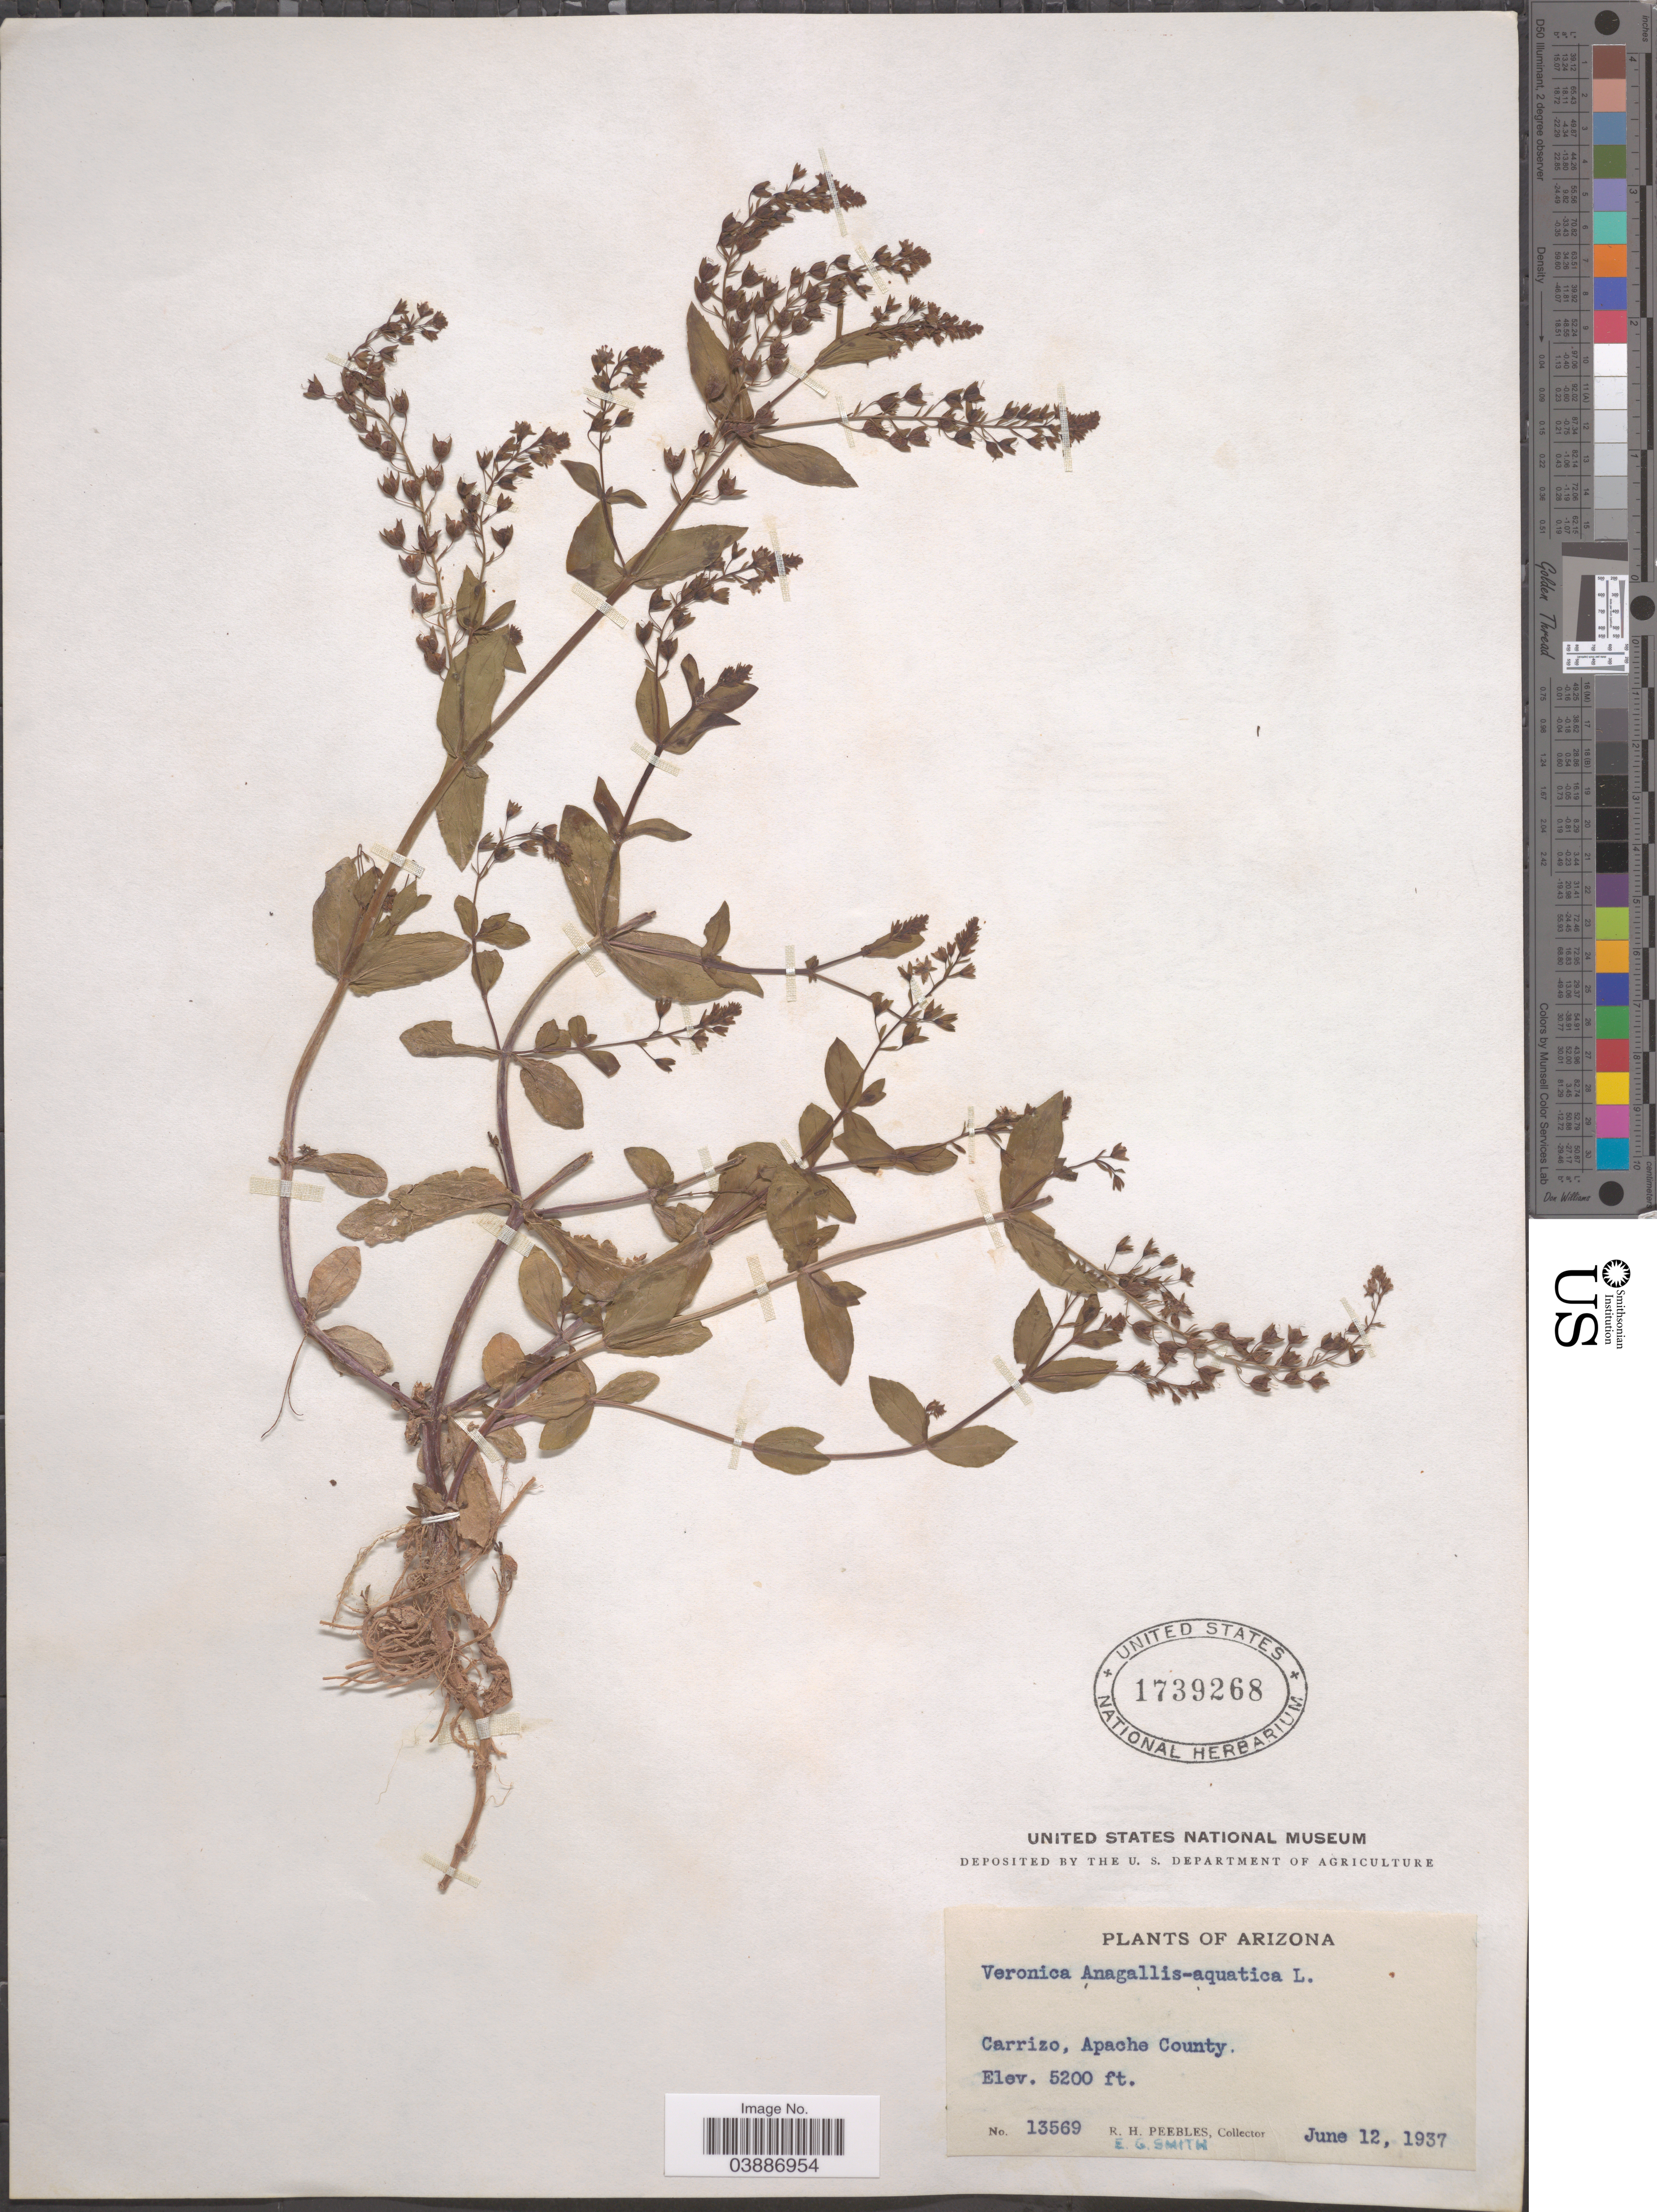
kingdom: Plantae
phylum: Tracheophyta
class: Magnoliopsida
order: Lamiales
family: Plantaginaceae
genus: Veronica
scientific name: Veronica anagallis-aquatica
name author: L.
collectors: R. H. Peebles & E. G. Smith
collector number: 13569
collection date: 1937-06-12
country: United States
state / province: Arizona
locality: Carrizo, Apache County.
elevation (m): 1585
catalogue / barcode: US 1739268